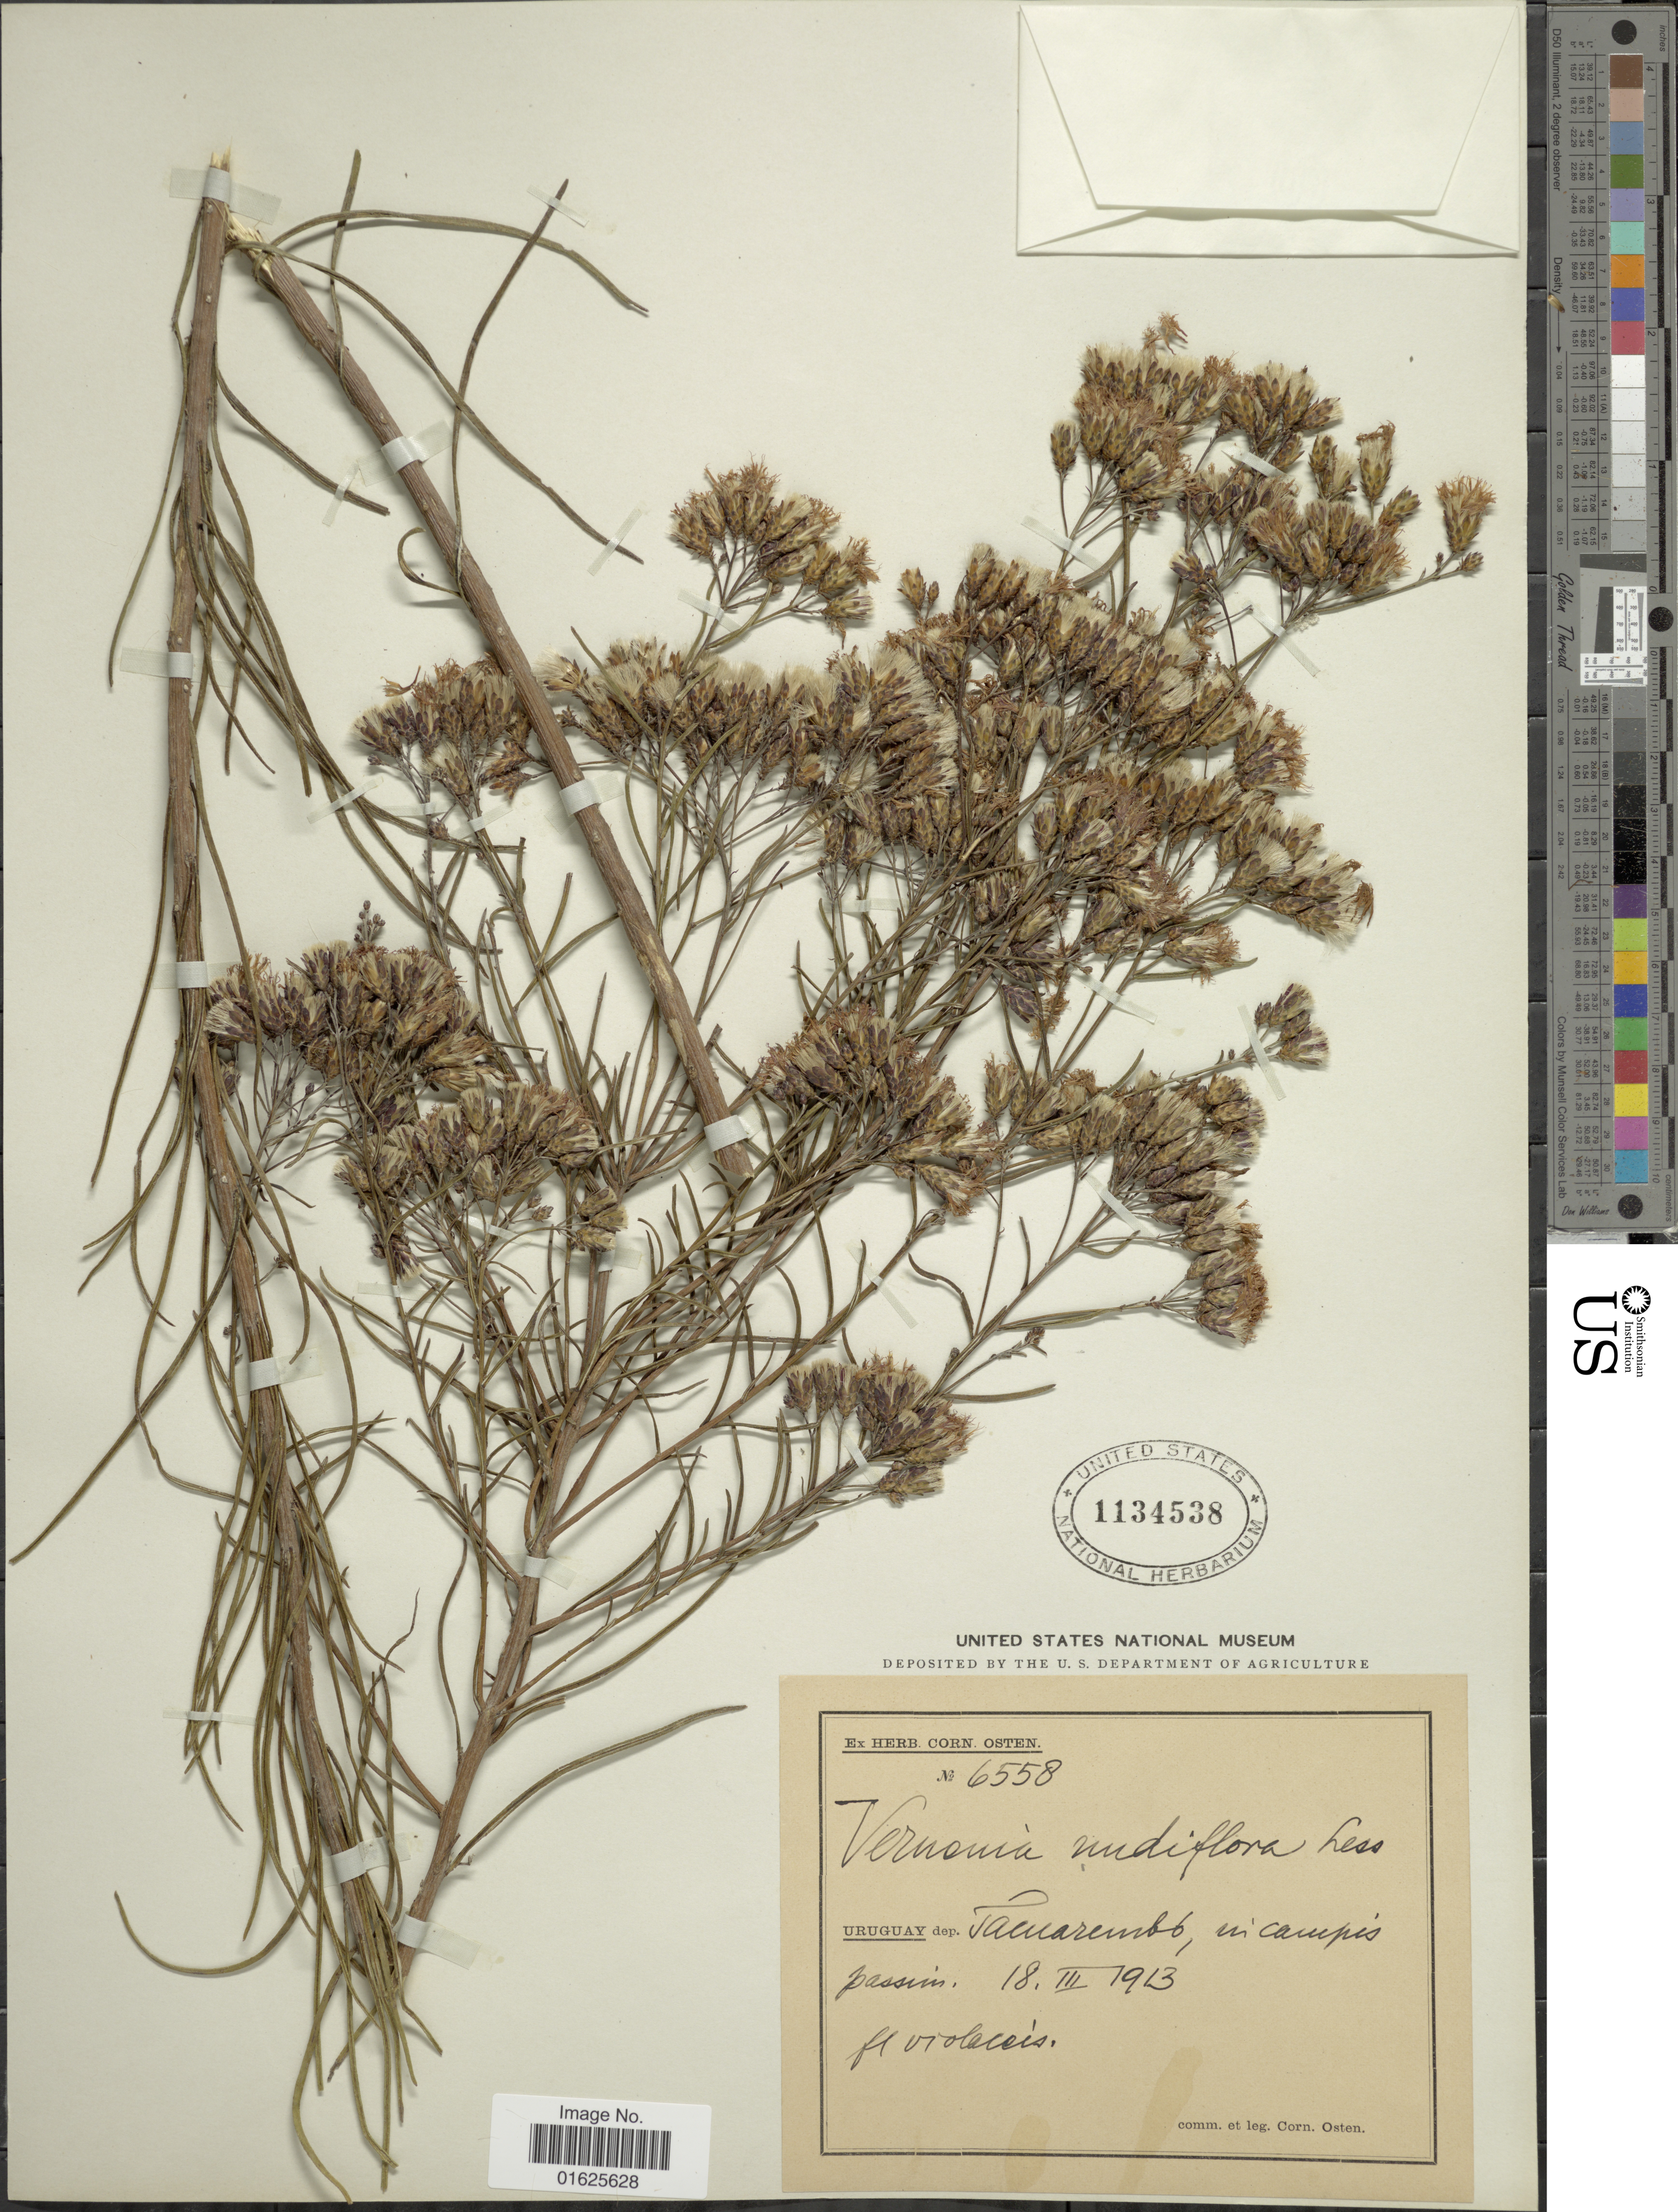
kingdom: Plantae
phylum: Tracheophyta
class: Magnoliopsida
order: Asterales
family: Asteraceae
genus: Vernonanthura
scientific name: Vernonanthura nudiflora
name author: (Less.) H. Rob.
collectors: C. Osten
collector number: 6558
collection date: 1913-03-18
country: Uruguay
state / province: Tacuarembó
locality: In campis passin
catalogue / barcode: US 1134538